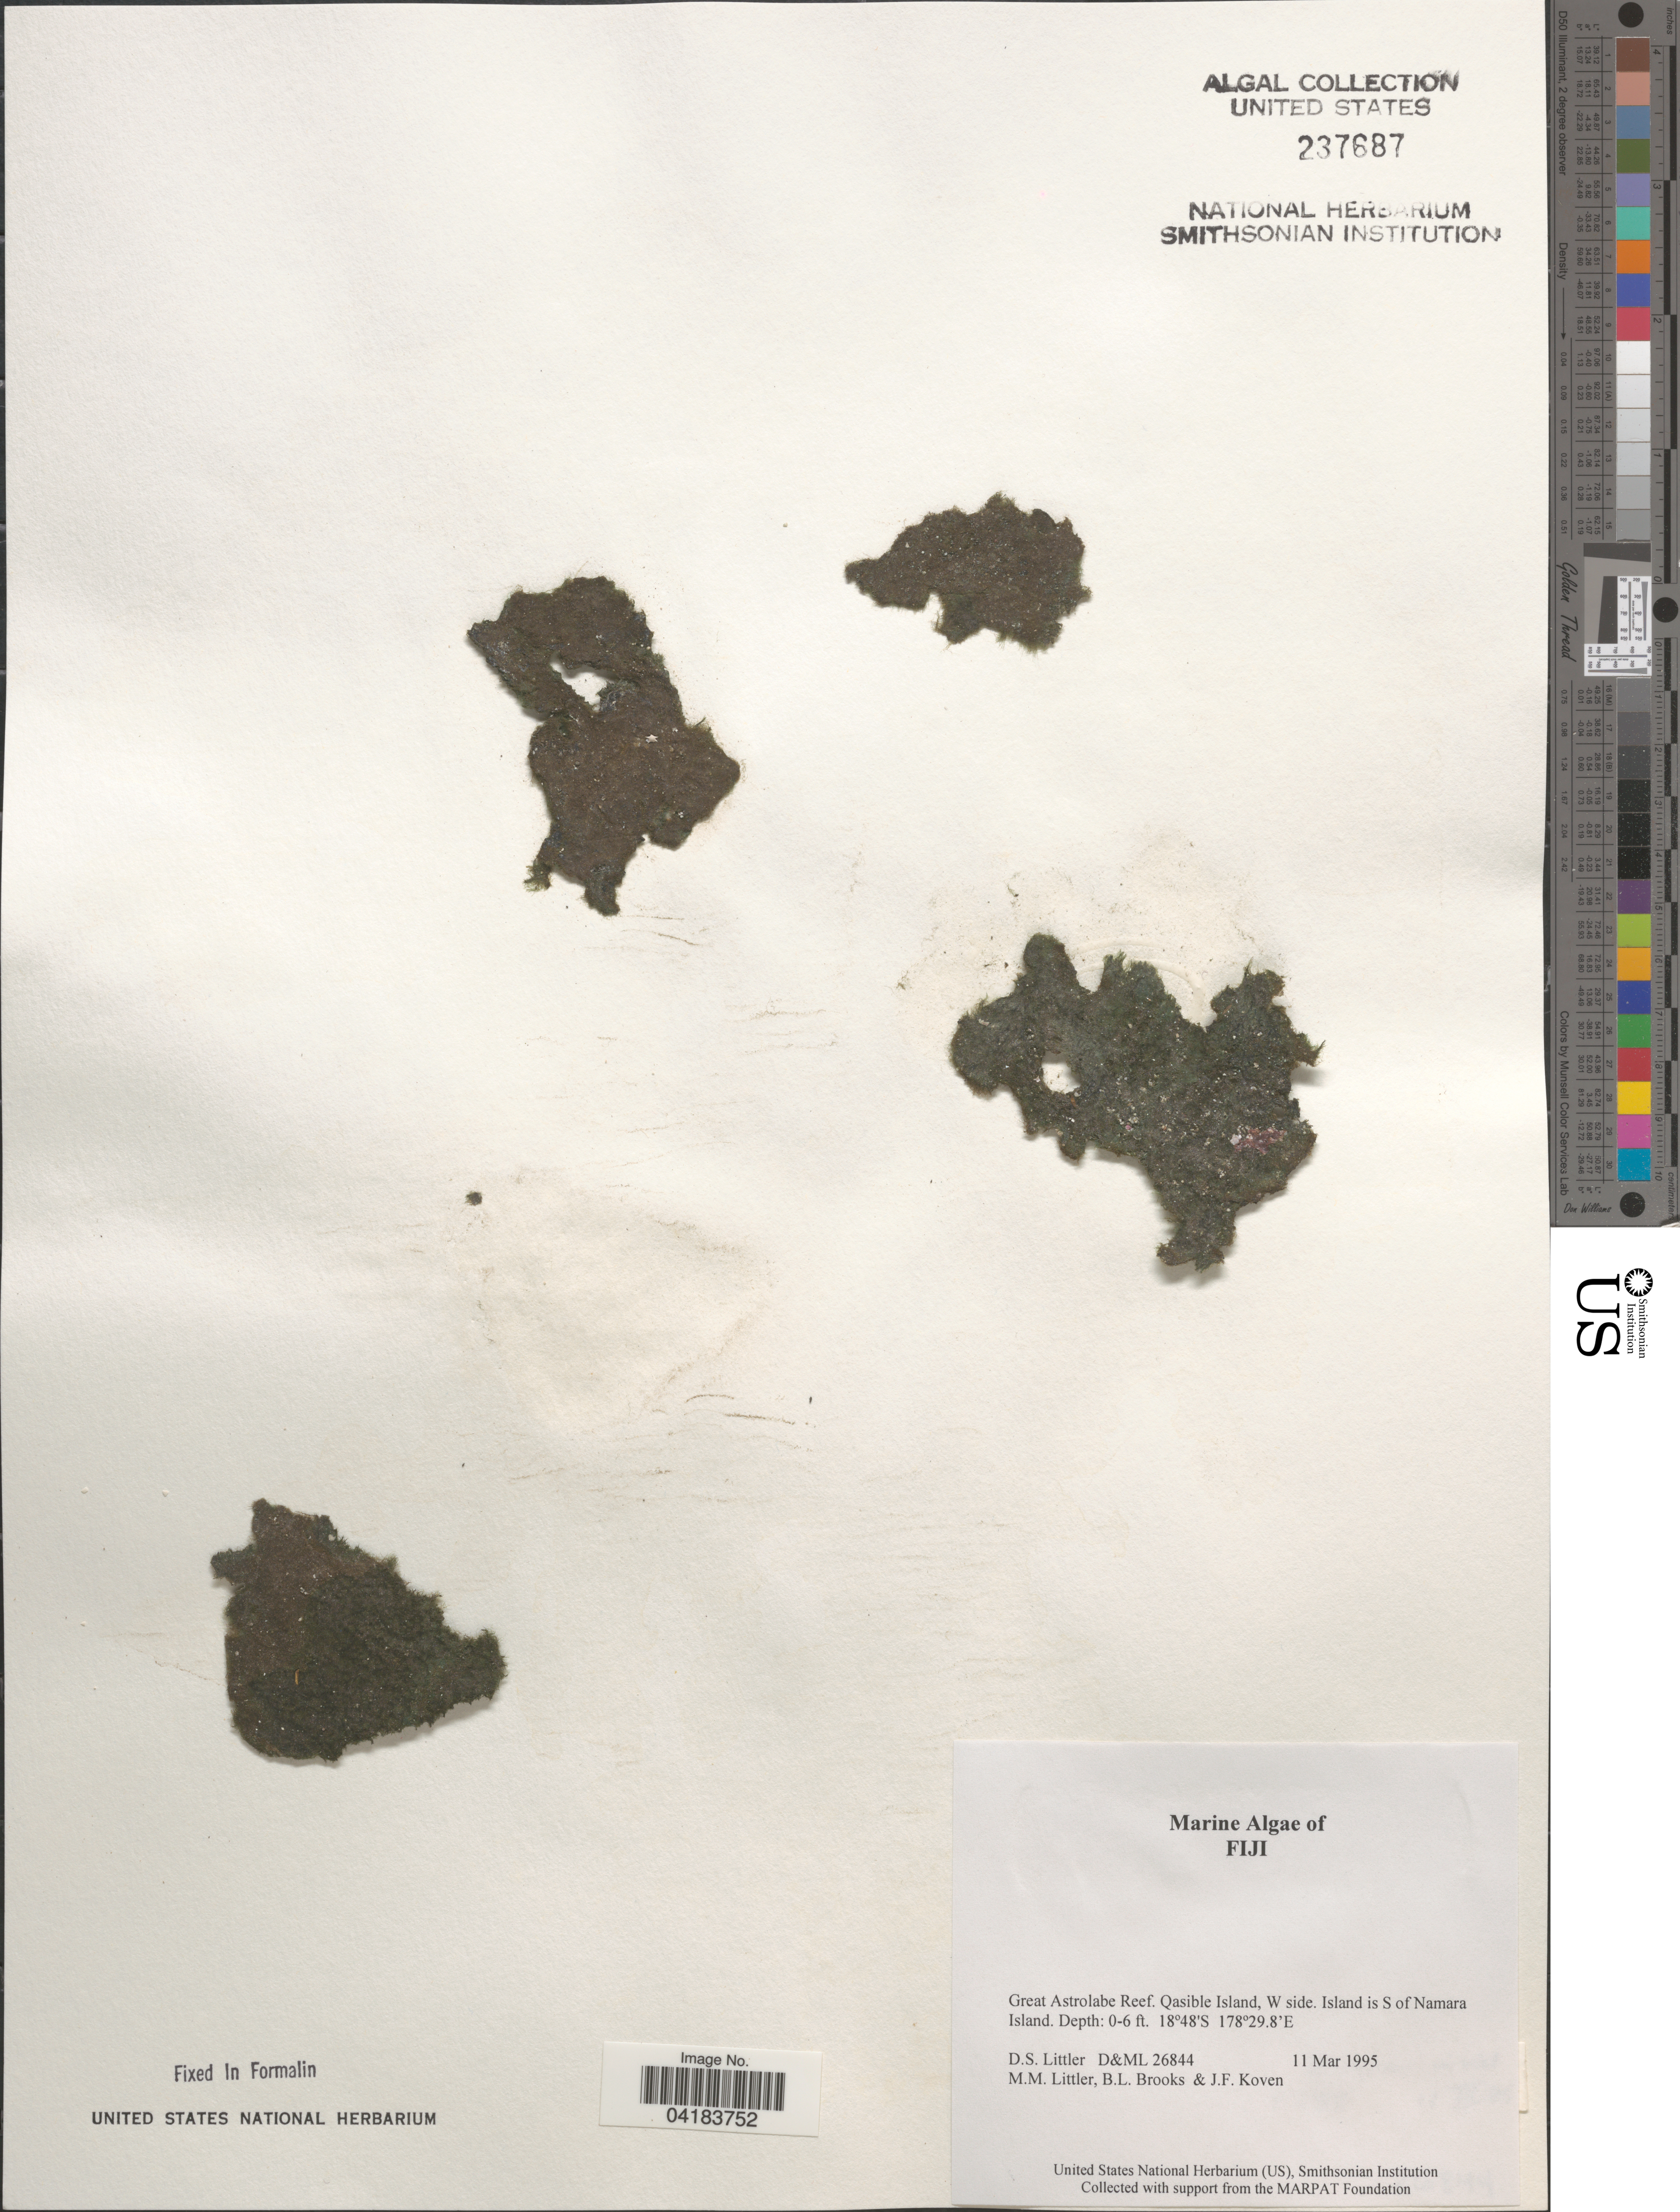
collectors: D. S. Littler, B. Brooks & J. Koven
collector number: D&ML26844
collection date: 1995-03-11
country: Fiji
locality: Great Astrolabe Reef. Qasible Island, W side. Island is S of Namara Island.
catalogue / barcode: US 237687